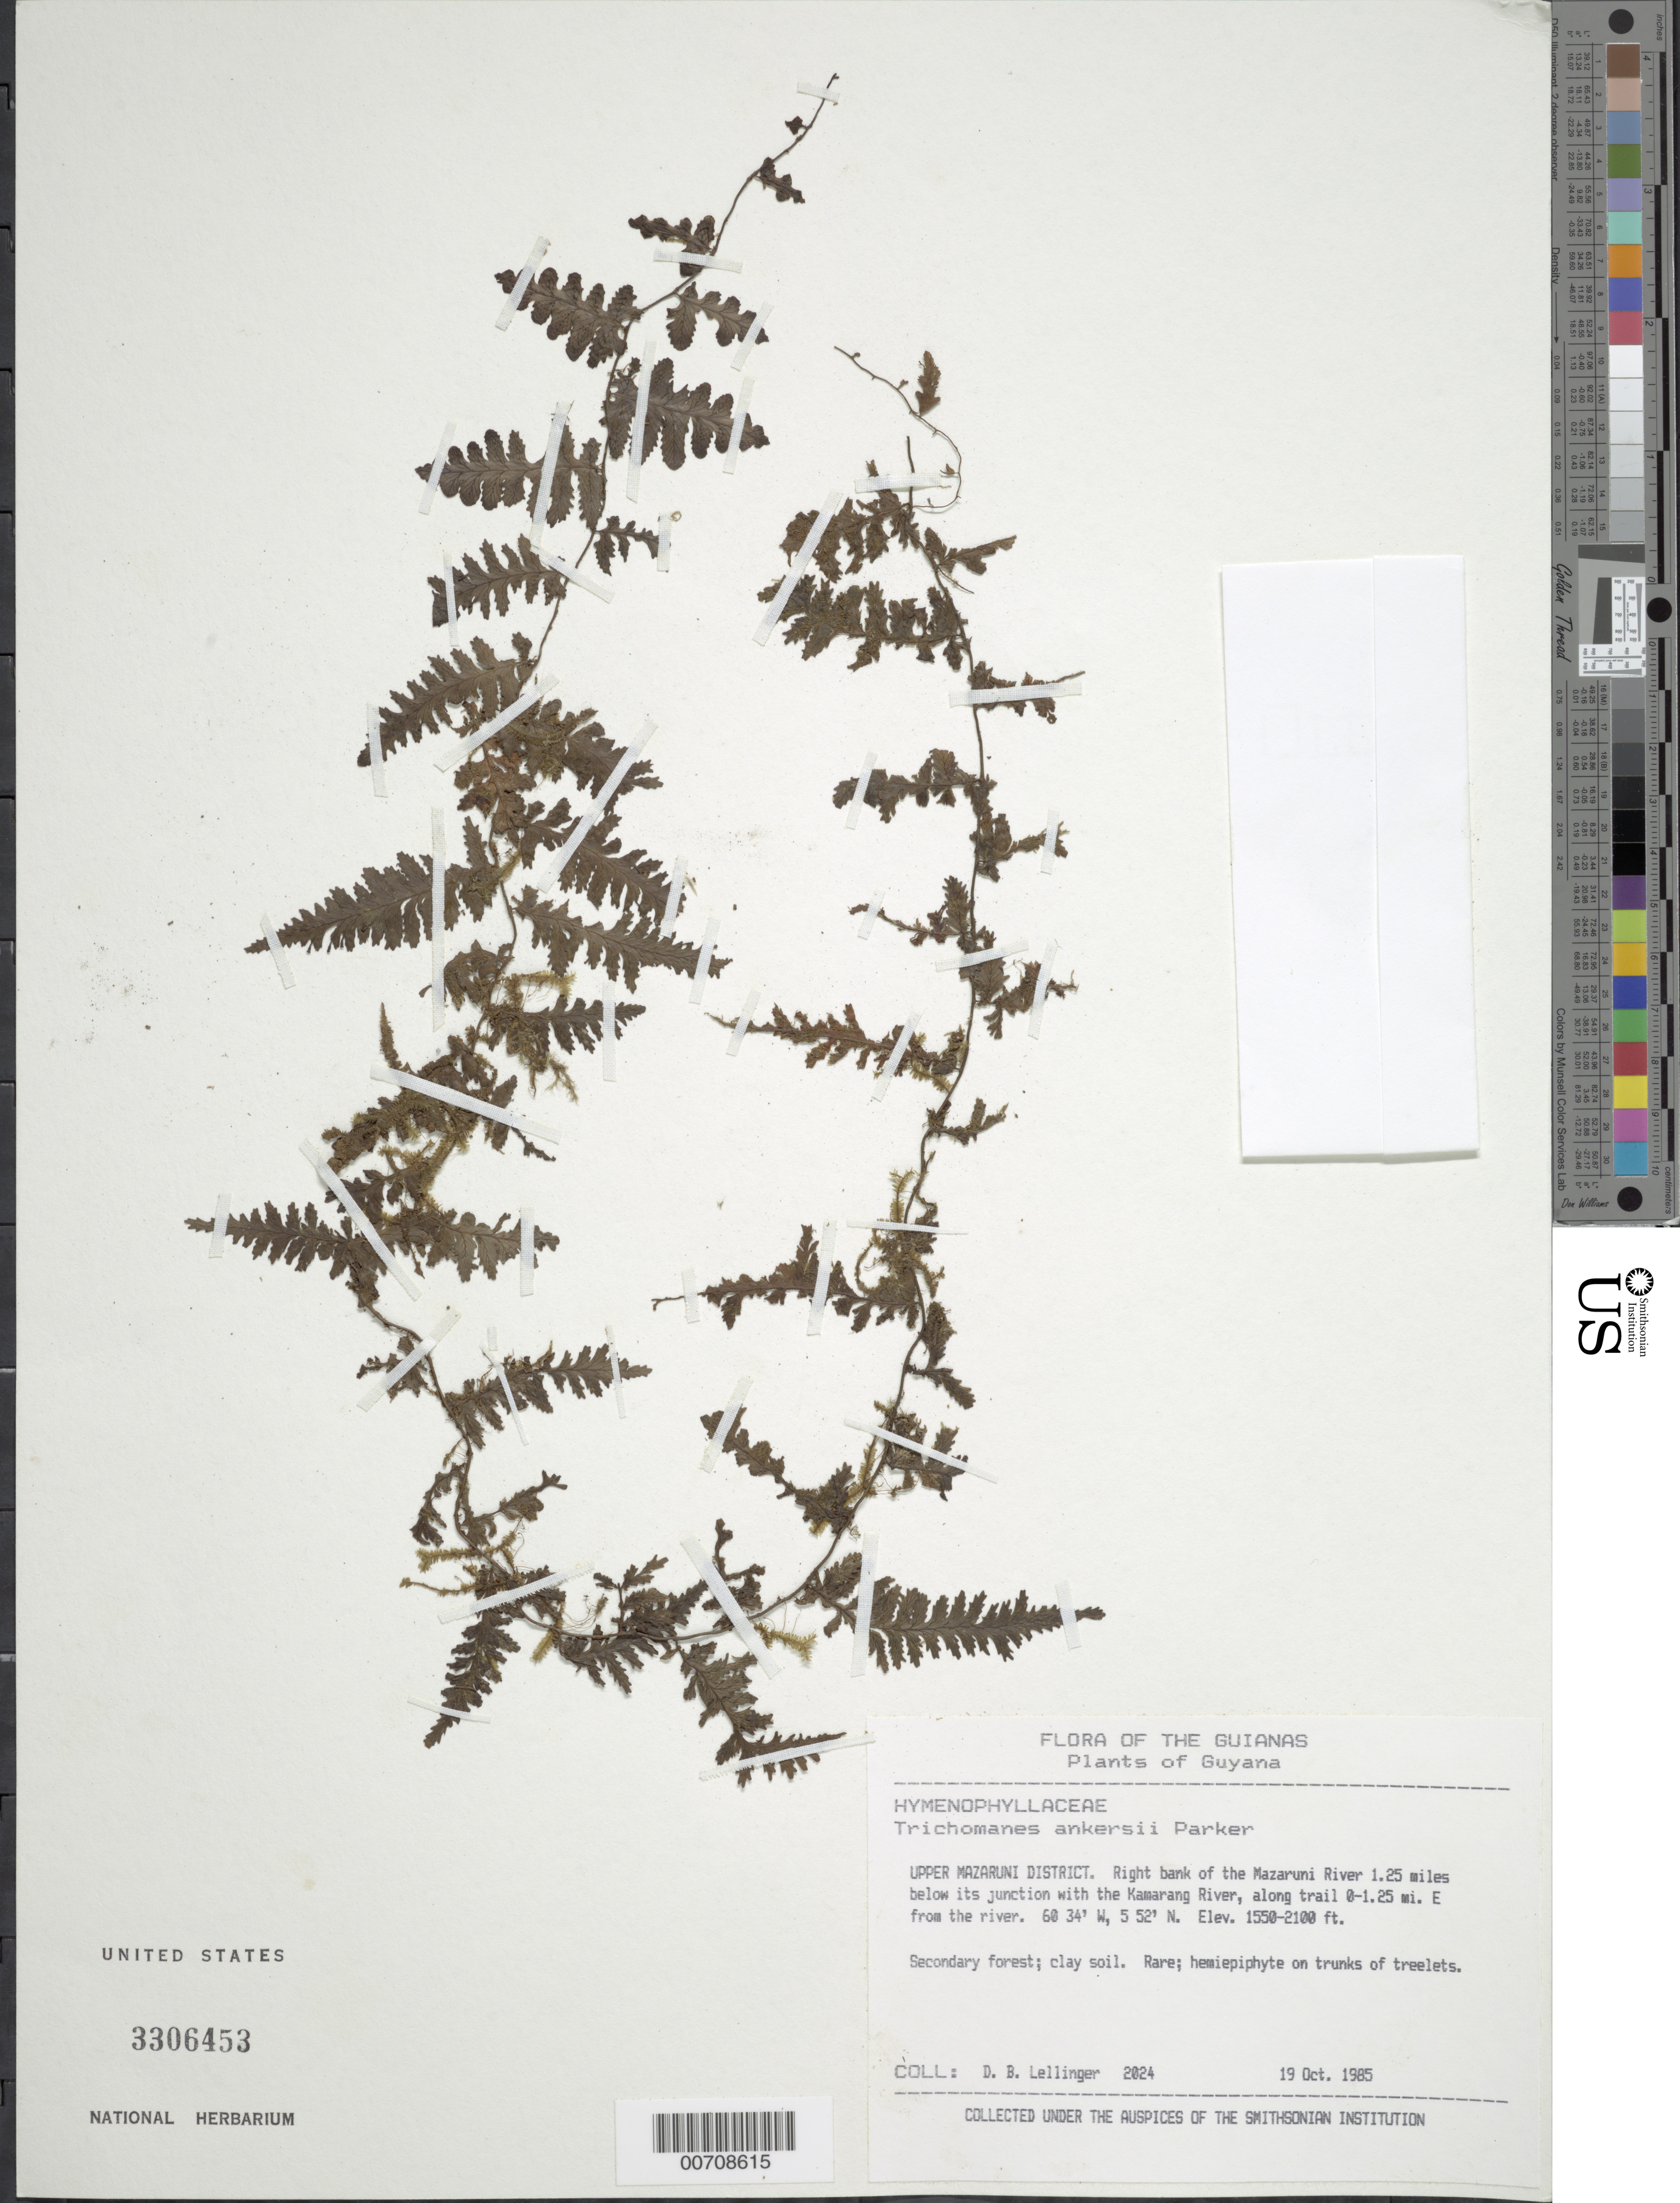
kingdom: Plantae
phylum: Tracheophyta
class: Polypodiopsida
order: Hymenophyllales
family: Hymenophyllaceae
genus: Trichomanes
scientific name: Trichomanes ankersii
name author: C. Parker ex Hook. & Grev.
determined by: Lellinger, David B., (BOT), Smithsonian Institution - National Museum of Natural History (UNITED STATES)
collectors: D. B. Lellinger & H. Robinson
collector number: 2024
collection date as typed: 19 October 1985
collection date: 1985-10-19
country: Guyana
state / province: Cuyuni-Mazaruni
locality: Along trail 0-2 km E from right bank Mazaruni R., 2 km below junction with Kamarang R.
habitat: Secondary forest, clay soil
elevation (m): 465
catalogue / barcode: US 3306453